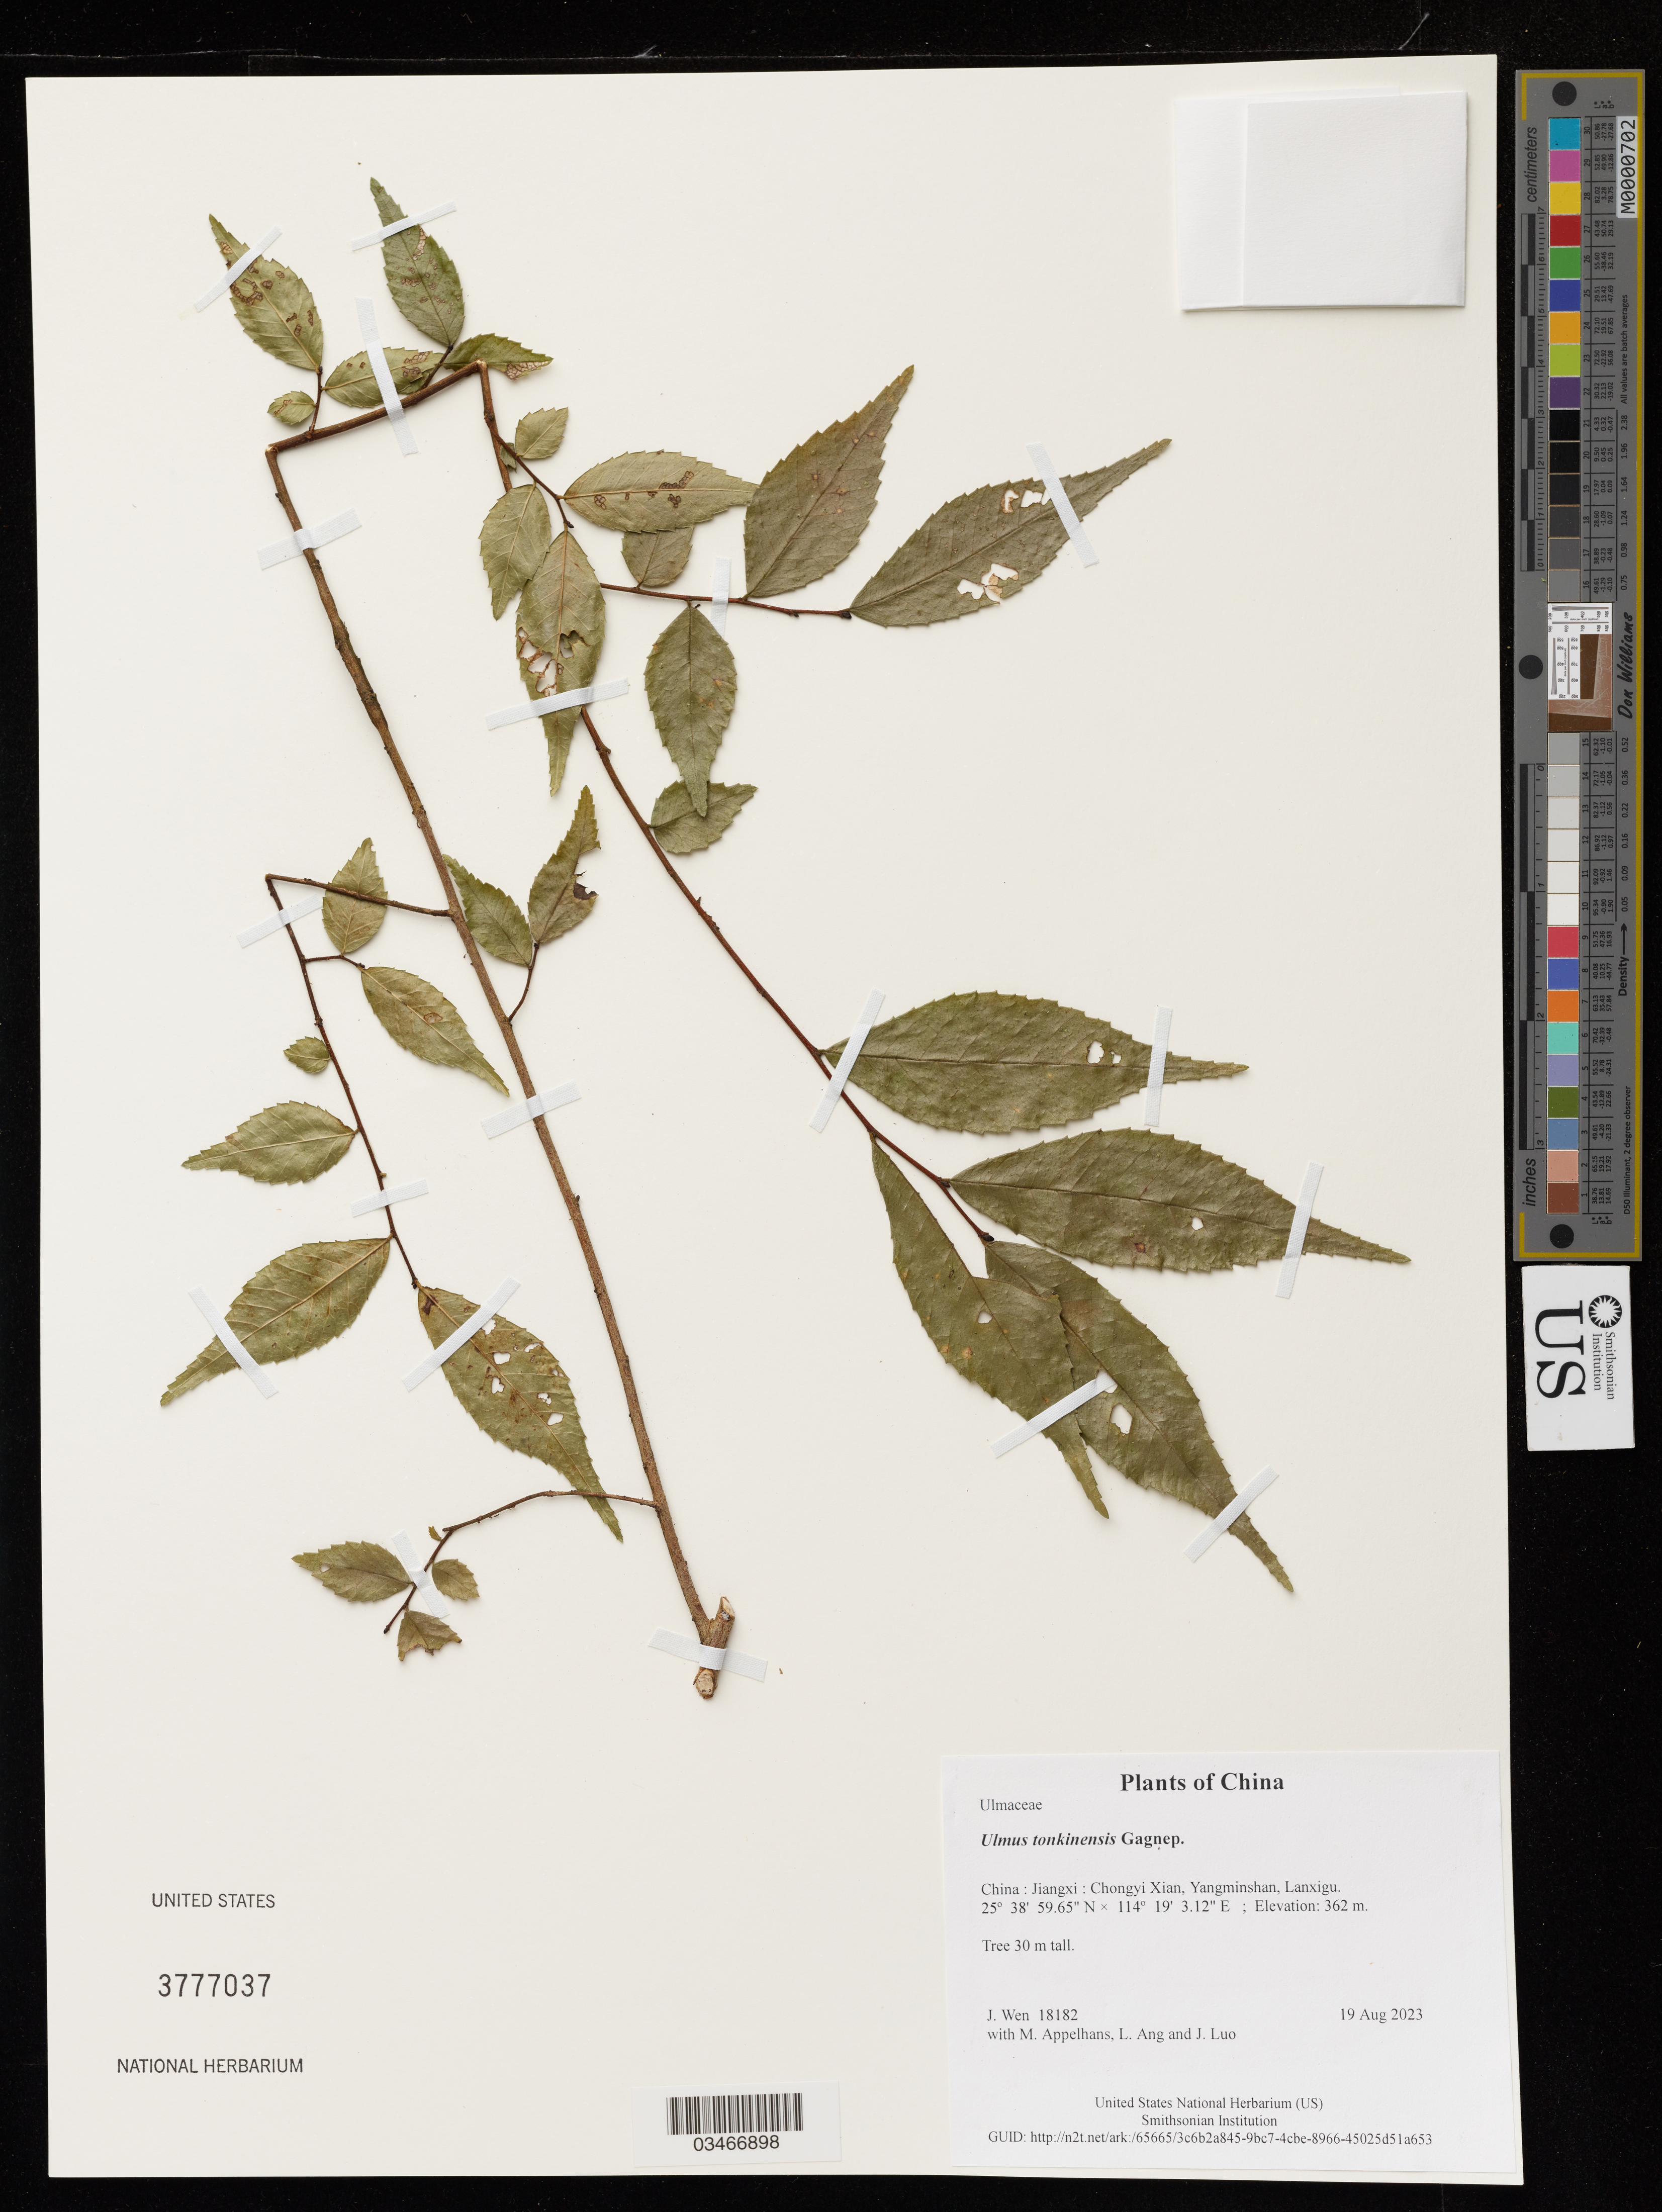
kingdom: Plantae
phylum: Tracheophyta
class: Magnoliopsida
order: Rosales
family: Ulmaceae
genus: Ulmus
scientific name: Ulmus tonkinensis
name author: Gagnep.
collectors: J. Wen, M. Appelhans, L. Ang & J. Luo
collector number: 18182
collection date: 2023-08-19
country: China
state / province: Jiangxi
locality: Chongyi Xian, Yangminshan, Lanxigu.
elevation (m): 362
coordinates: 25.649902 N, 114.317532 E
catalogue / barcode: US 3777037